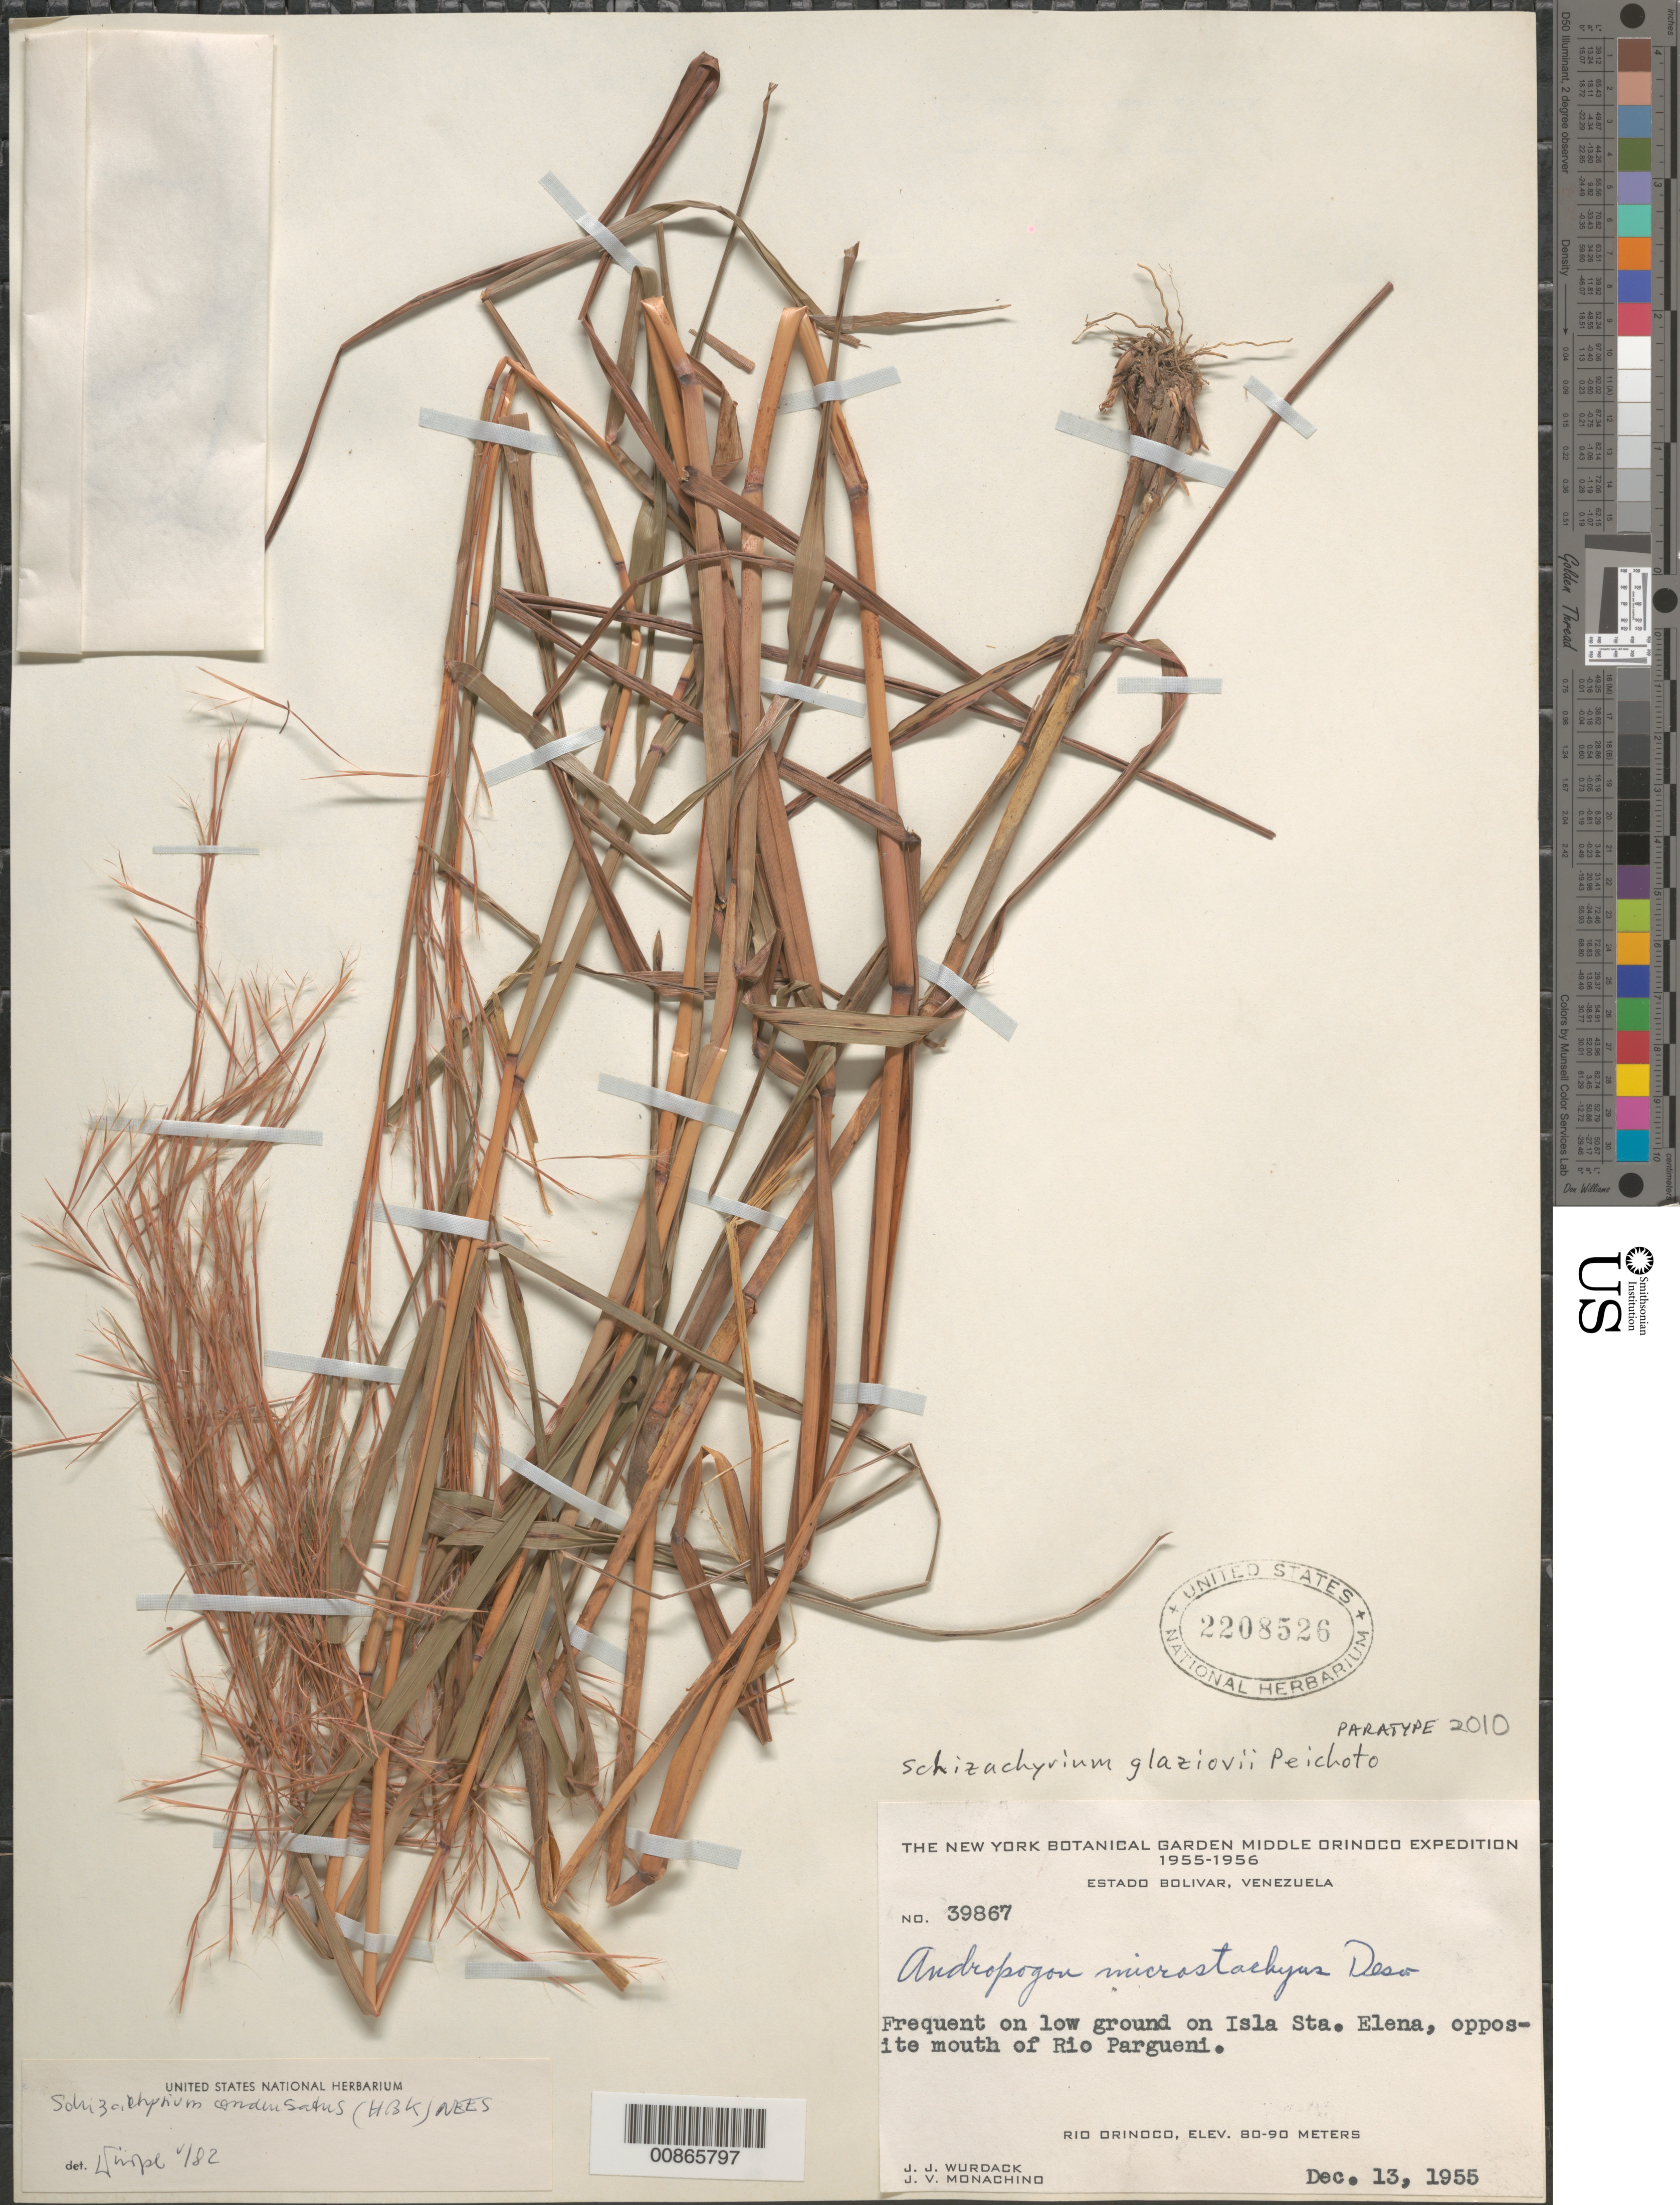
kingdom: Plantae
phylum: Tracheophyta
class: Liliopsida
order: Poales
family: Poaceae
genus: Schizachyrium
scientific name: Schizachyrium glaziovii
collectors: J. J. Wurdack & J. V. Monachino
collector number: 39867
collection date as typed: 13-Dec-55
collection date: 1955-12-13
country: Venezuela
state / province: Bolívar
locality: Isla Sta. Elena, Río Orinoco, opposite mouth of Río Pargueni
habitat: Low ground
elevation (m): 80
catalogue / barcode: US 2208526